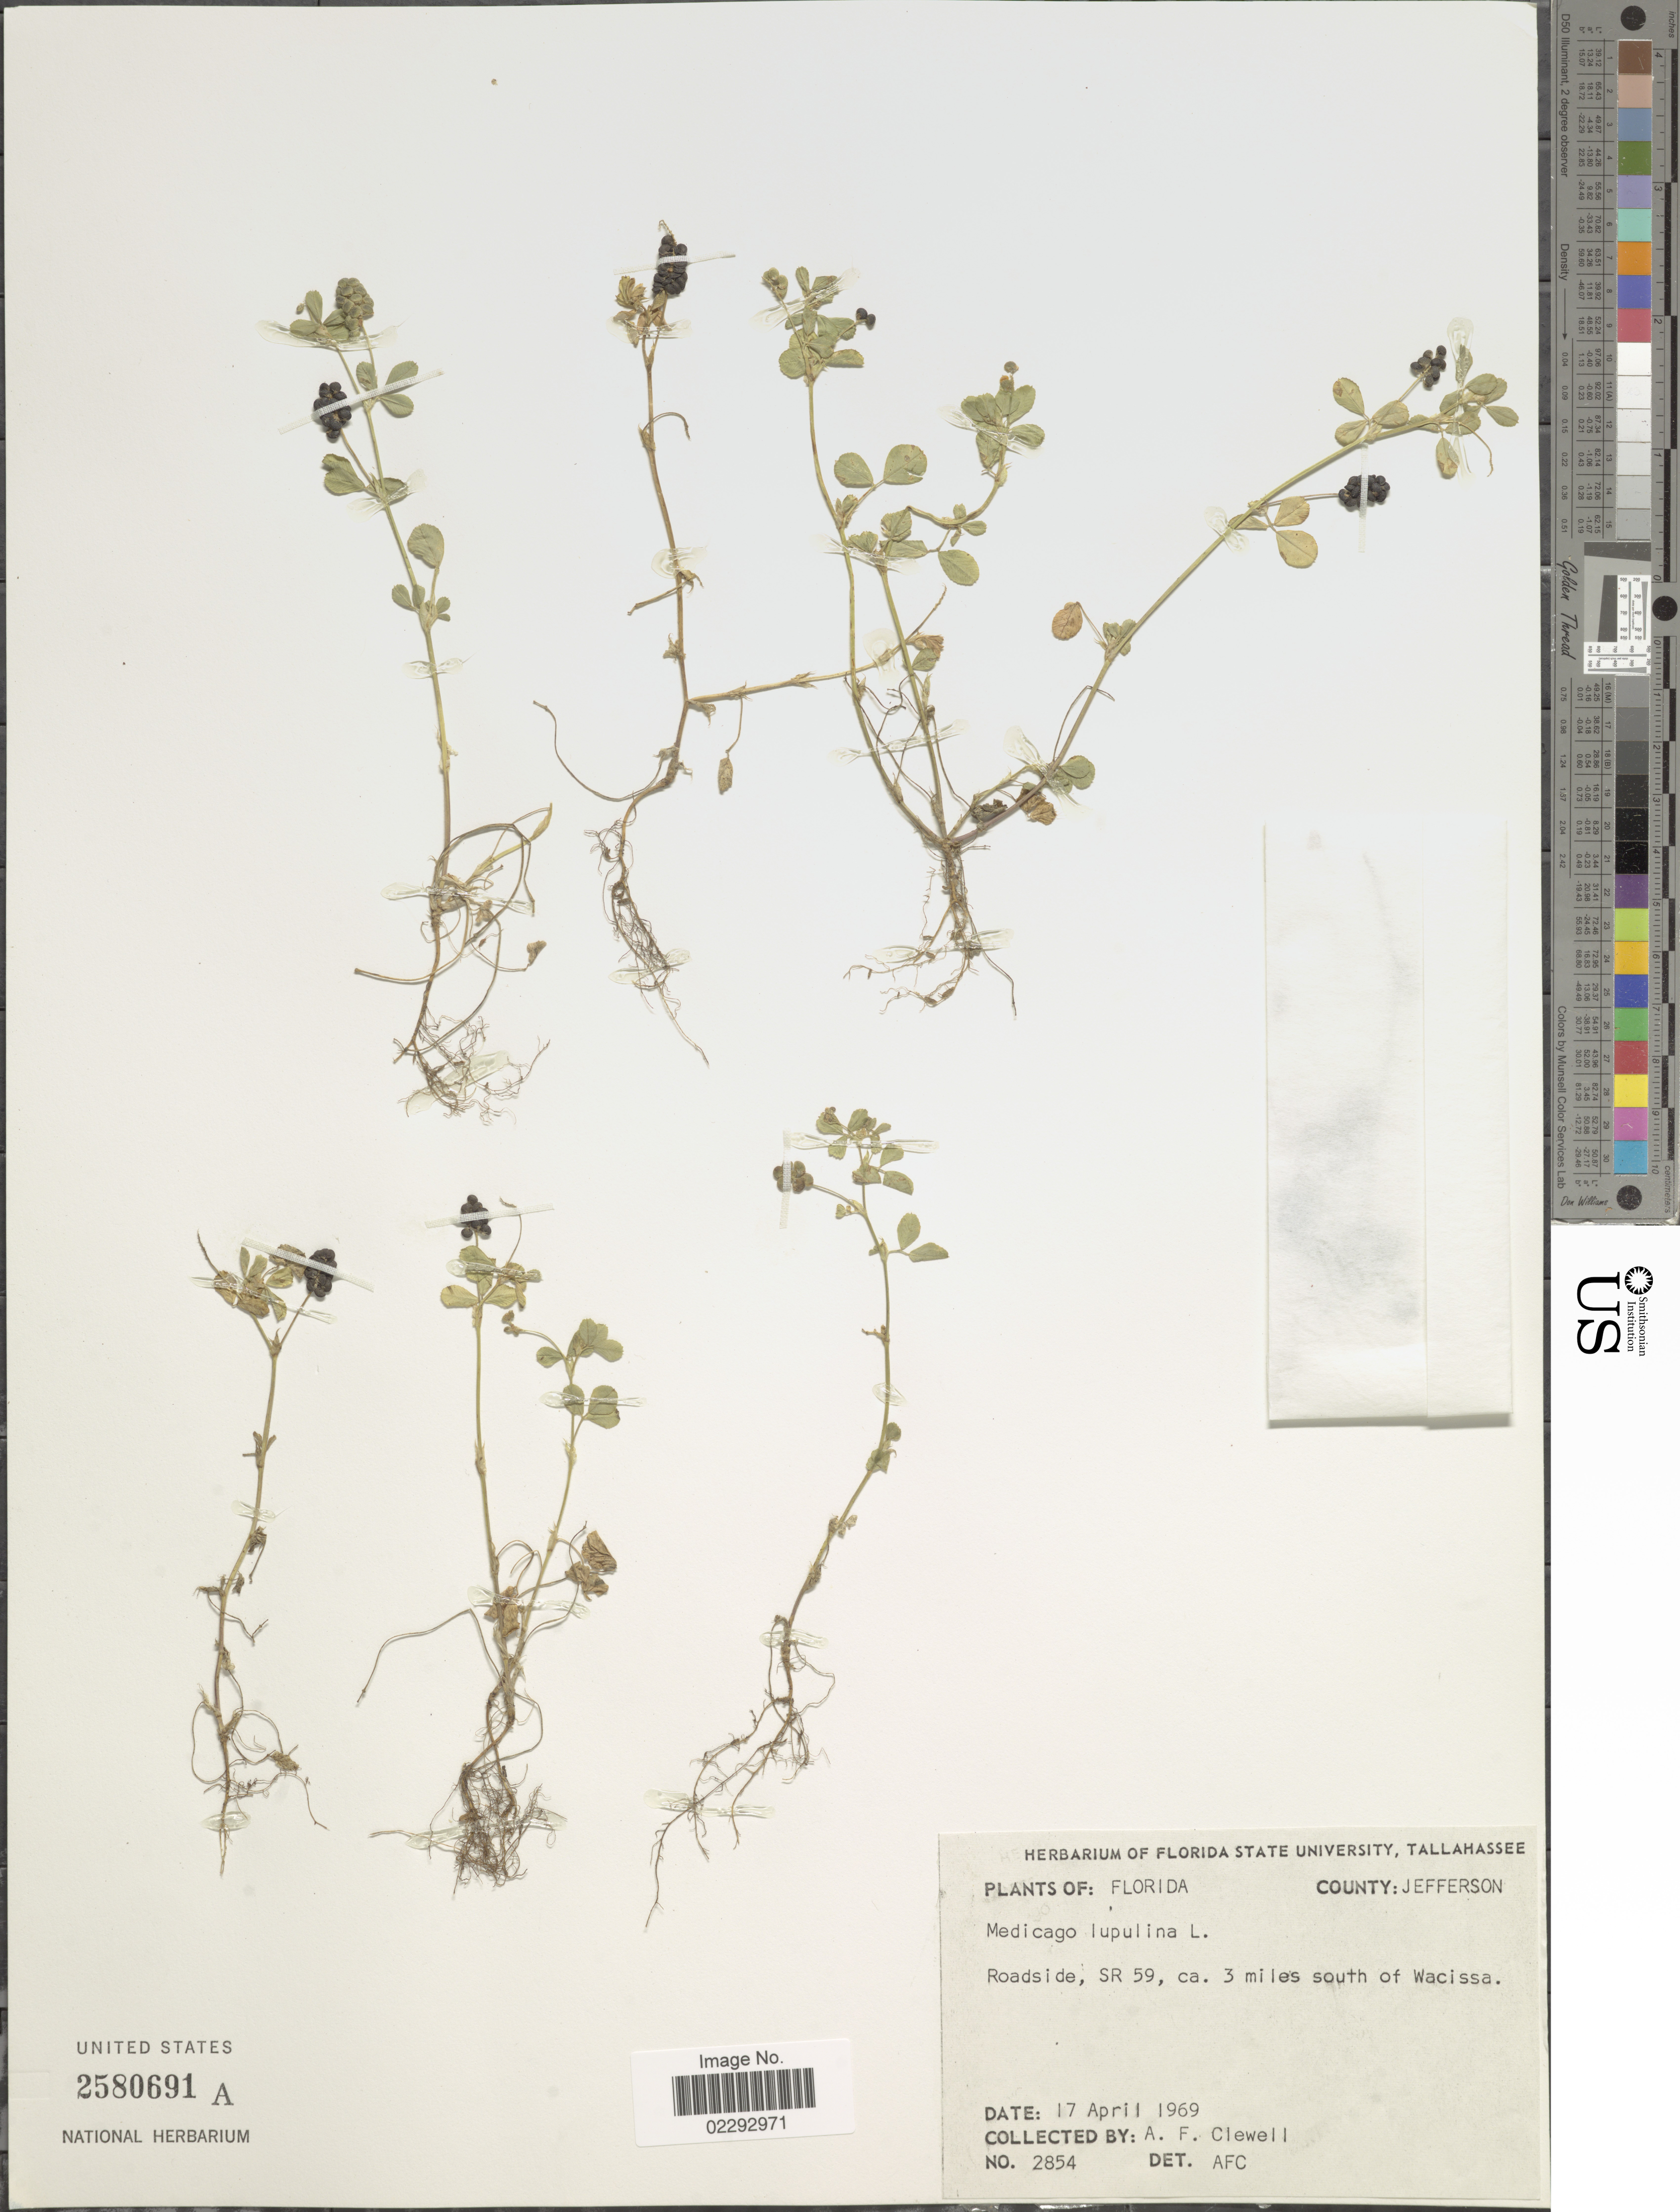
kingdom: Plantae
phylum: Tracheophyta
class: Magnoliopsida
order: Fabales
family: Fabaceae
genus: Medicago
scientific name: Medicago lupulina var. lupulina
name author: L.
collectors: A. Clewell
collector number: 2854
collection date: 1969-04-14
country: United States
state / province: Florida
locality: Florida, County: Jefferson, Roadside , SR59, ca. 3 miles south of Wacisse.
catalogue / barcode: US 2580691A